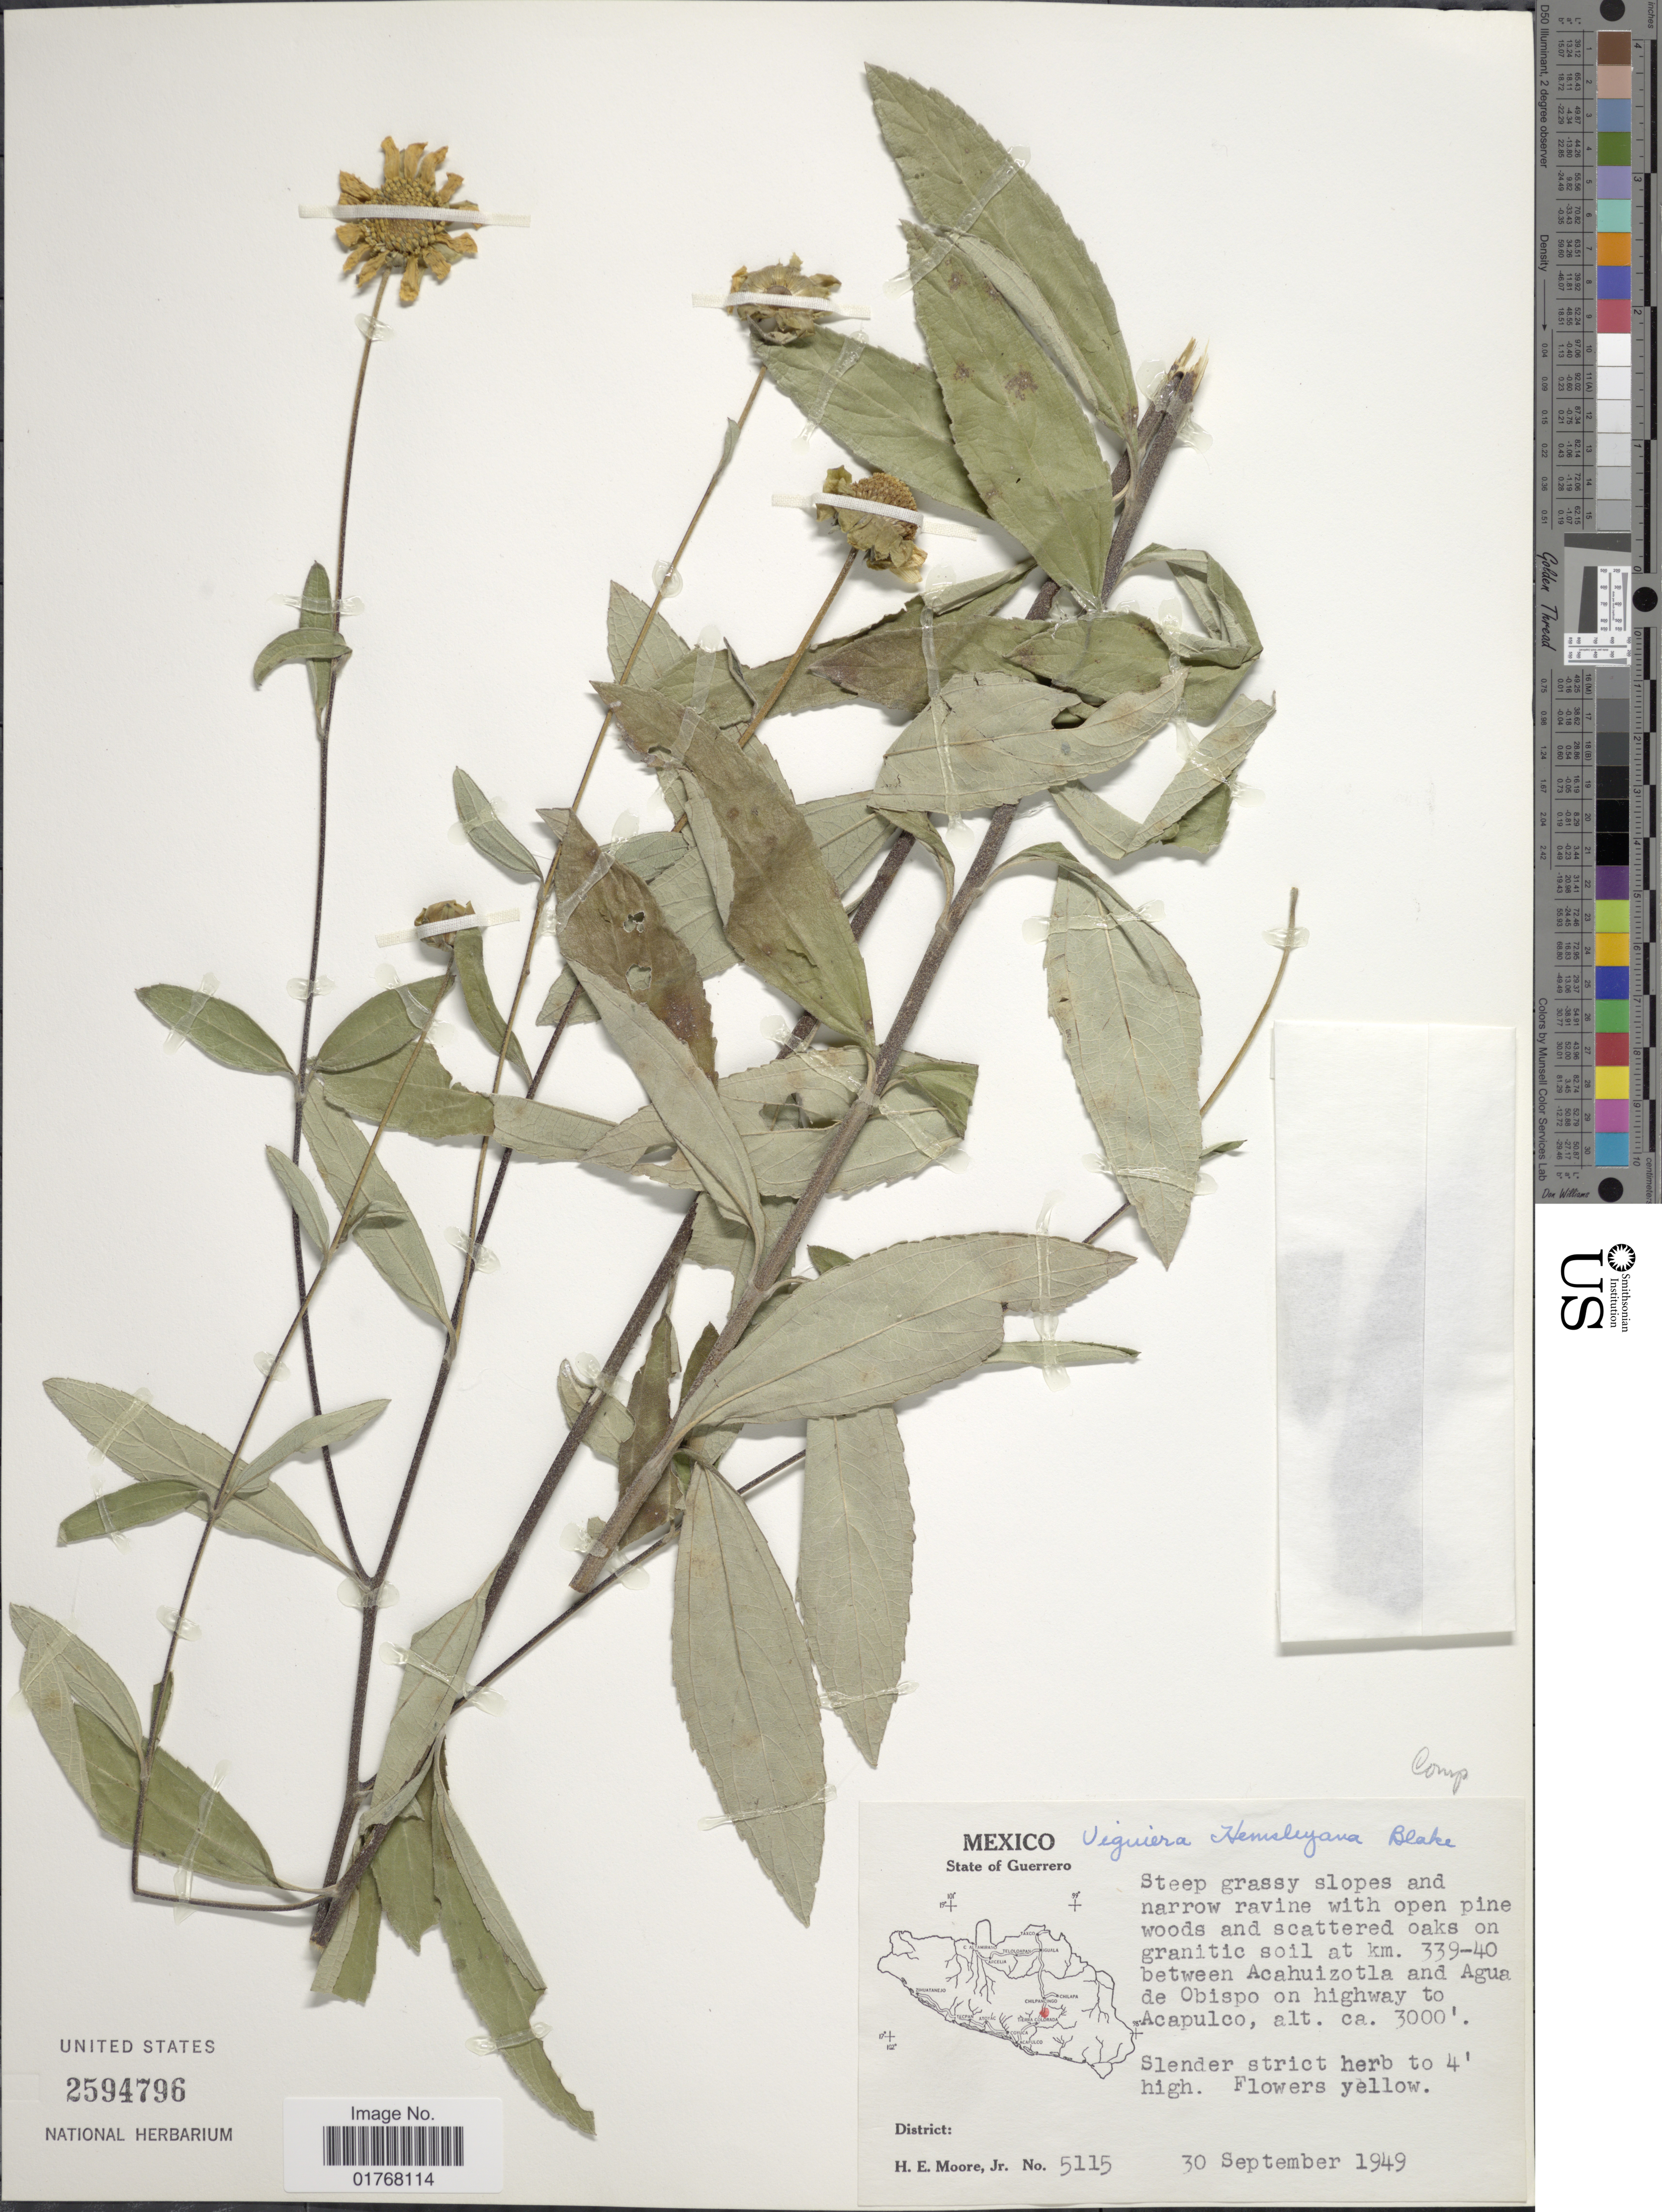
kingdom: Plantae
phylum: Tracheophyta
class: Magnoliopsida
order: Asterales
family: Asteraceae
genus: Viguiera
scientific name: Viguiera hemsleyana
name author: S.F. Blake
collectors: H. Moore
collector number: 5115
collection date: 1949-09-30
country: Mexico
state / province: Guerrero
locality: Steep grassy slopes and narrow ravine with open pine woods and scattered oaks on granitic soil at km 339-40 between Acahuitzotla and Agua de Obispo on highway to Acapulco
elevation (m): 914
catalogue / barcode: US 2594796